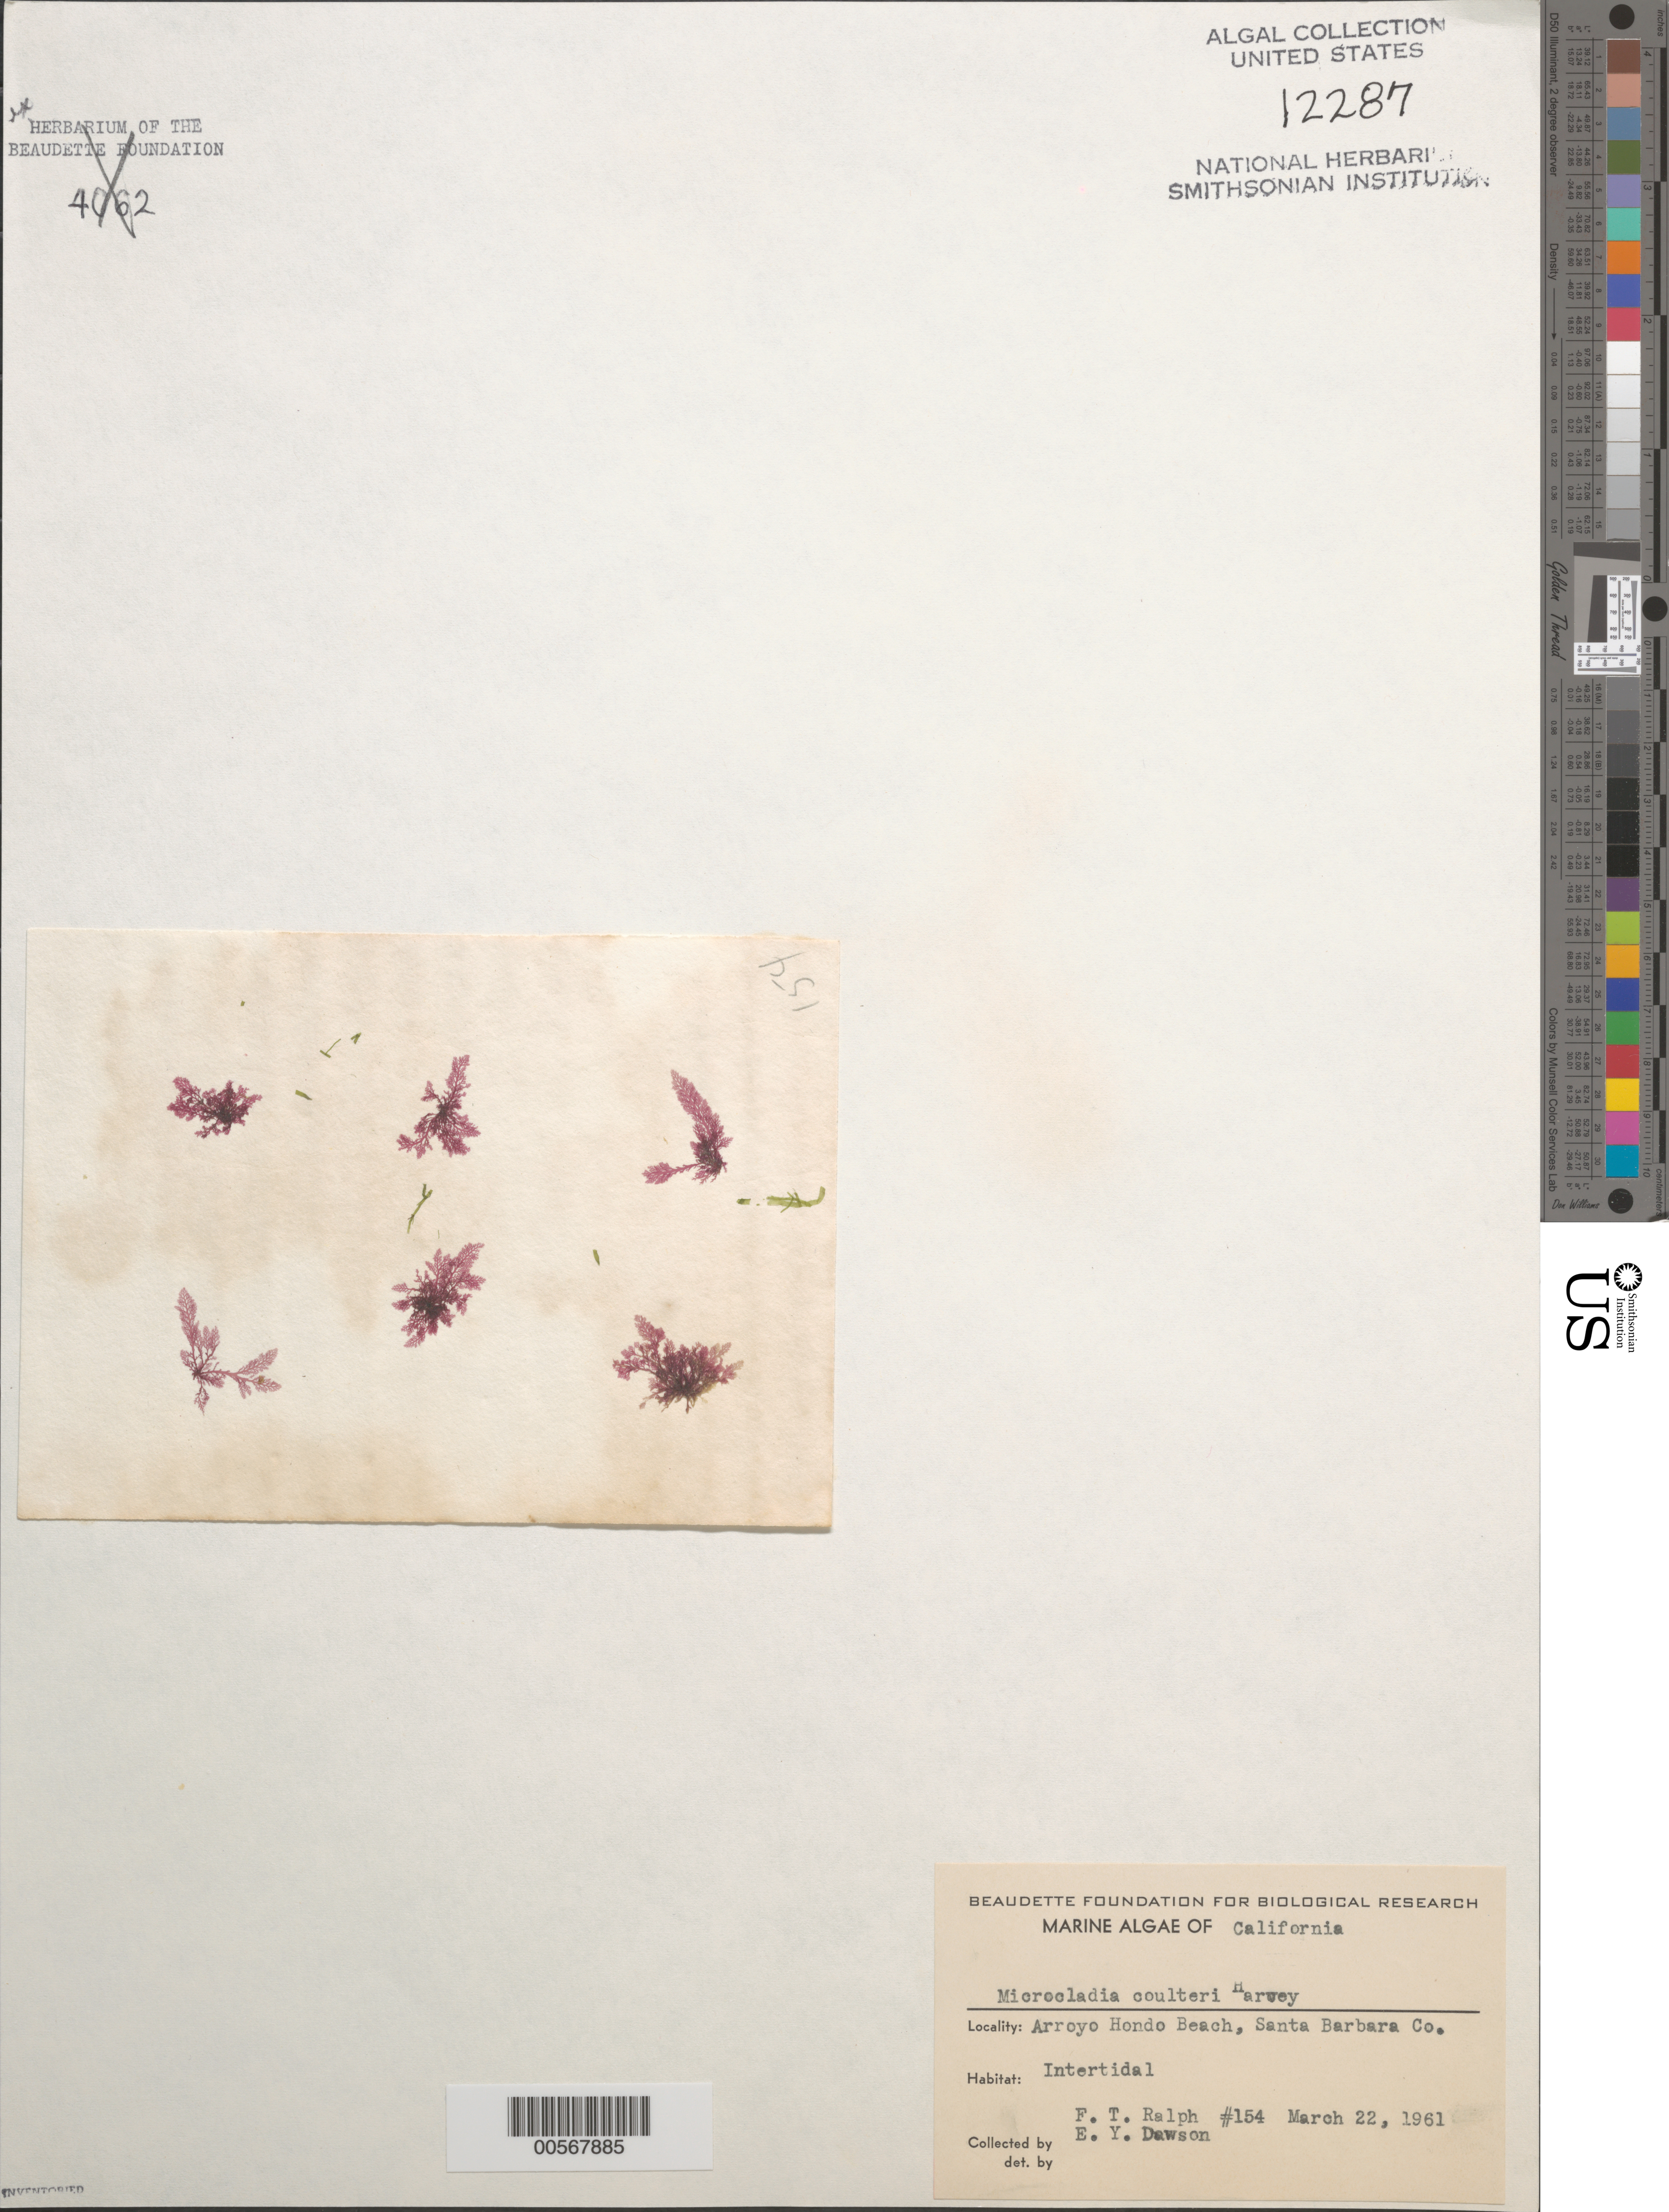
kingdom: Plantae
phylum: Rhodophyta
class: Florideophyceae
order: Ceramiales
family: Ceramiaceae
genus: Microcladia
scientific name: Microcladia coulteri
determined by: Dawson, E. Y.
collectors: F. Ralph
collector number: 154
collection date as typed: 22 Mar 1961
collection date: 1961-03-22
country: United States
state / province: California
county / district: Santa Barbara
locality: Arroyo Honda Beach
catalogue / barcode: US 12287